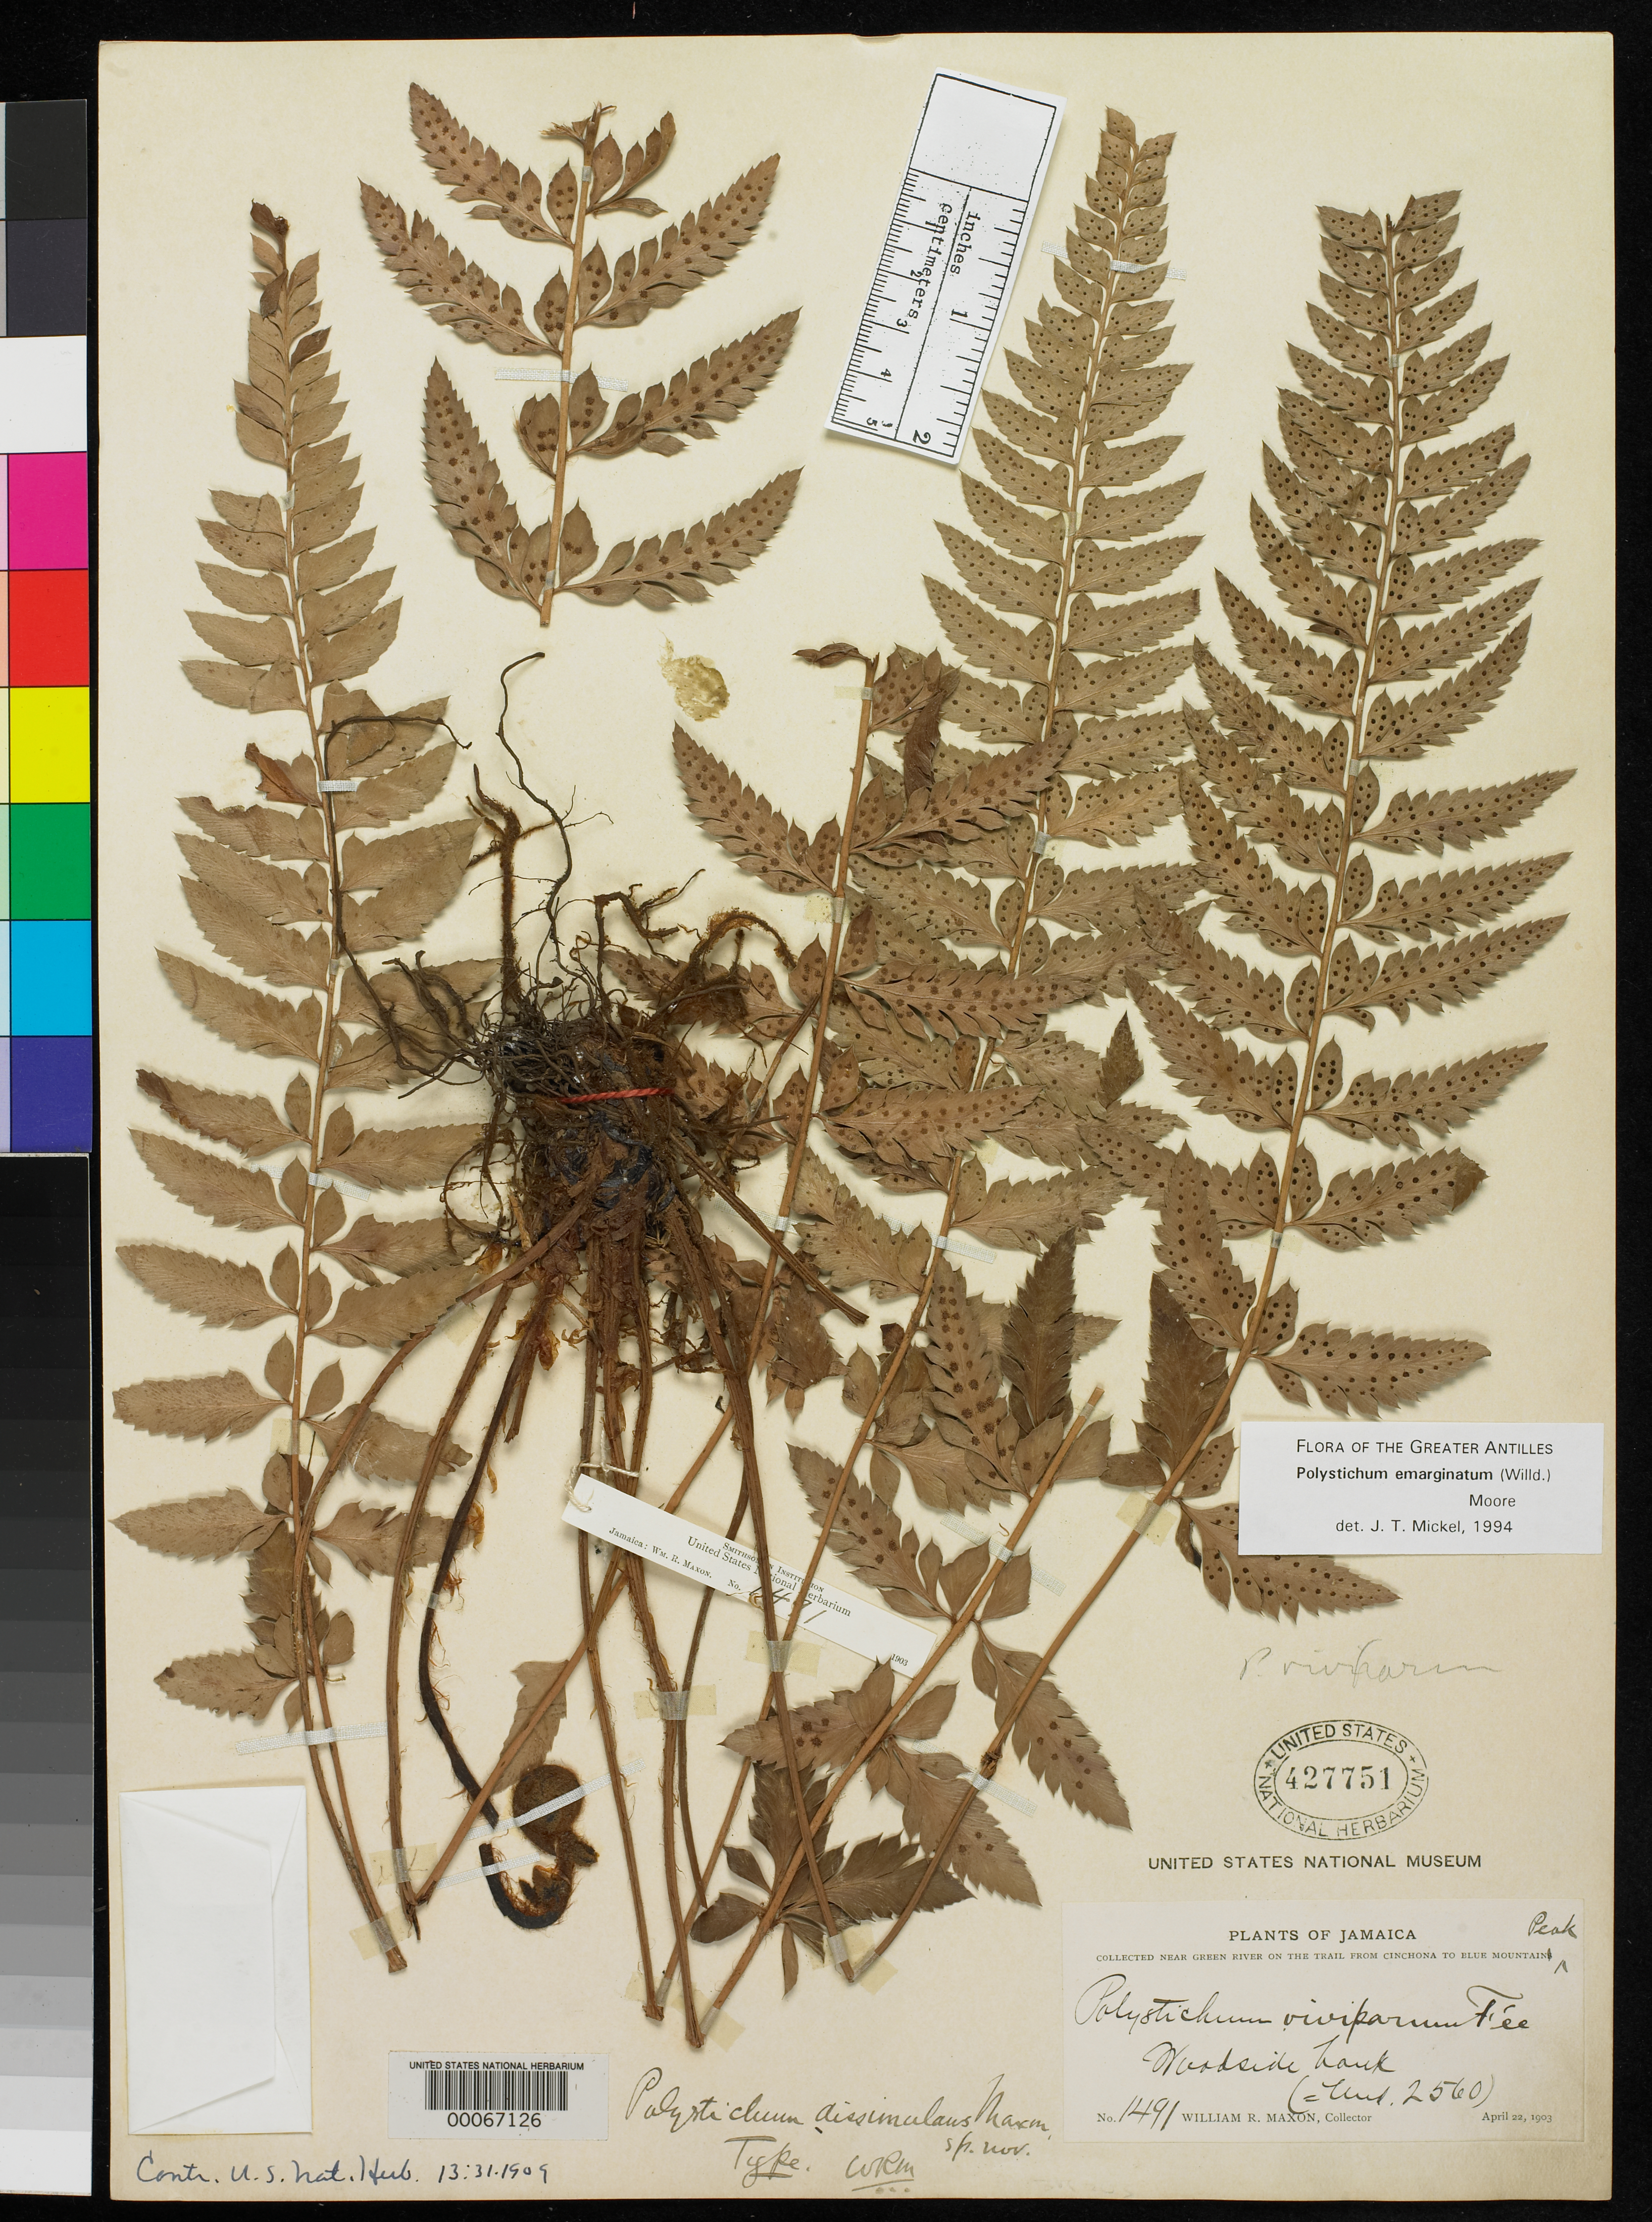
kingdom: Plantae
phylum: Tracheophyta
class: Polypodiopsida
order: Polypodiales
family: Dryopteridaceae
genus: Polystichum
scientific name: Polystichum dissimulans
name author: Maxon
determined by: Morejón, R.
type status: Holotype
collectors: W. R. Maxon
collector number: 1491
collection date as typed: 22 Apr 1903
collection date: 1903-04-22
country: Jamaica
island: Greater Antilles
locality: Near Green River on trail from Cinchona to Blue Mountain Peak, woodside bank.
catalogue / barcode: US 427751